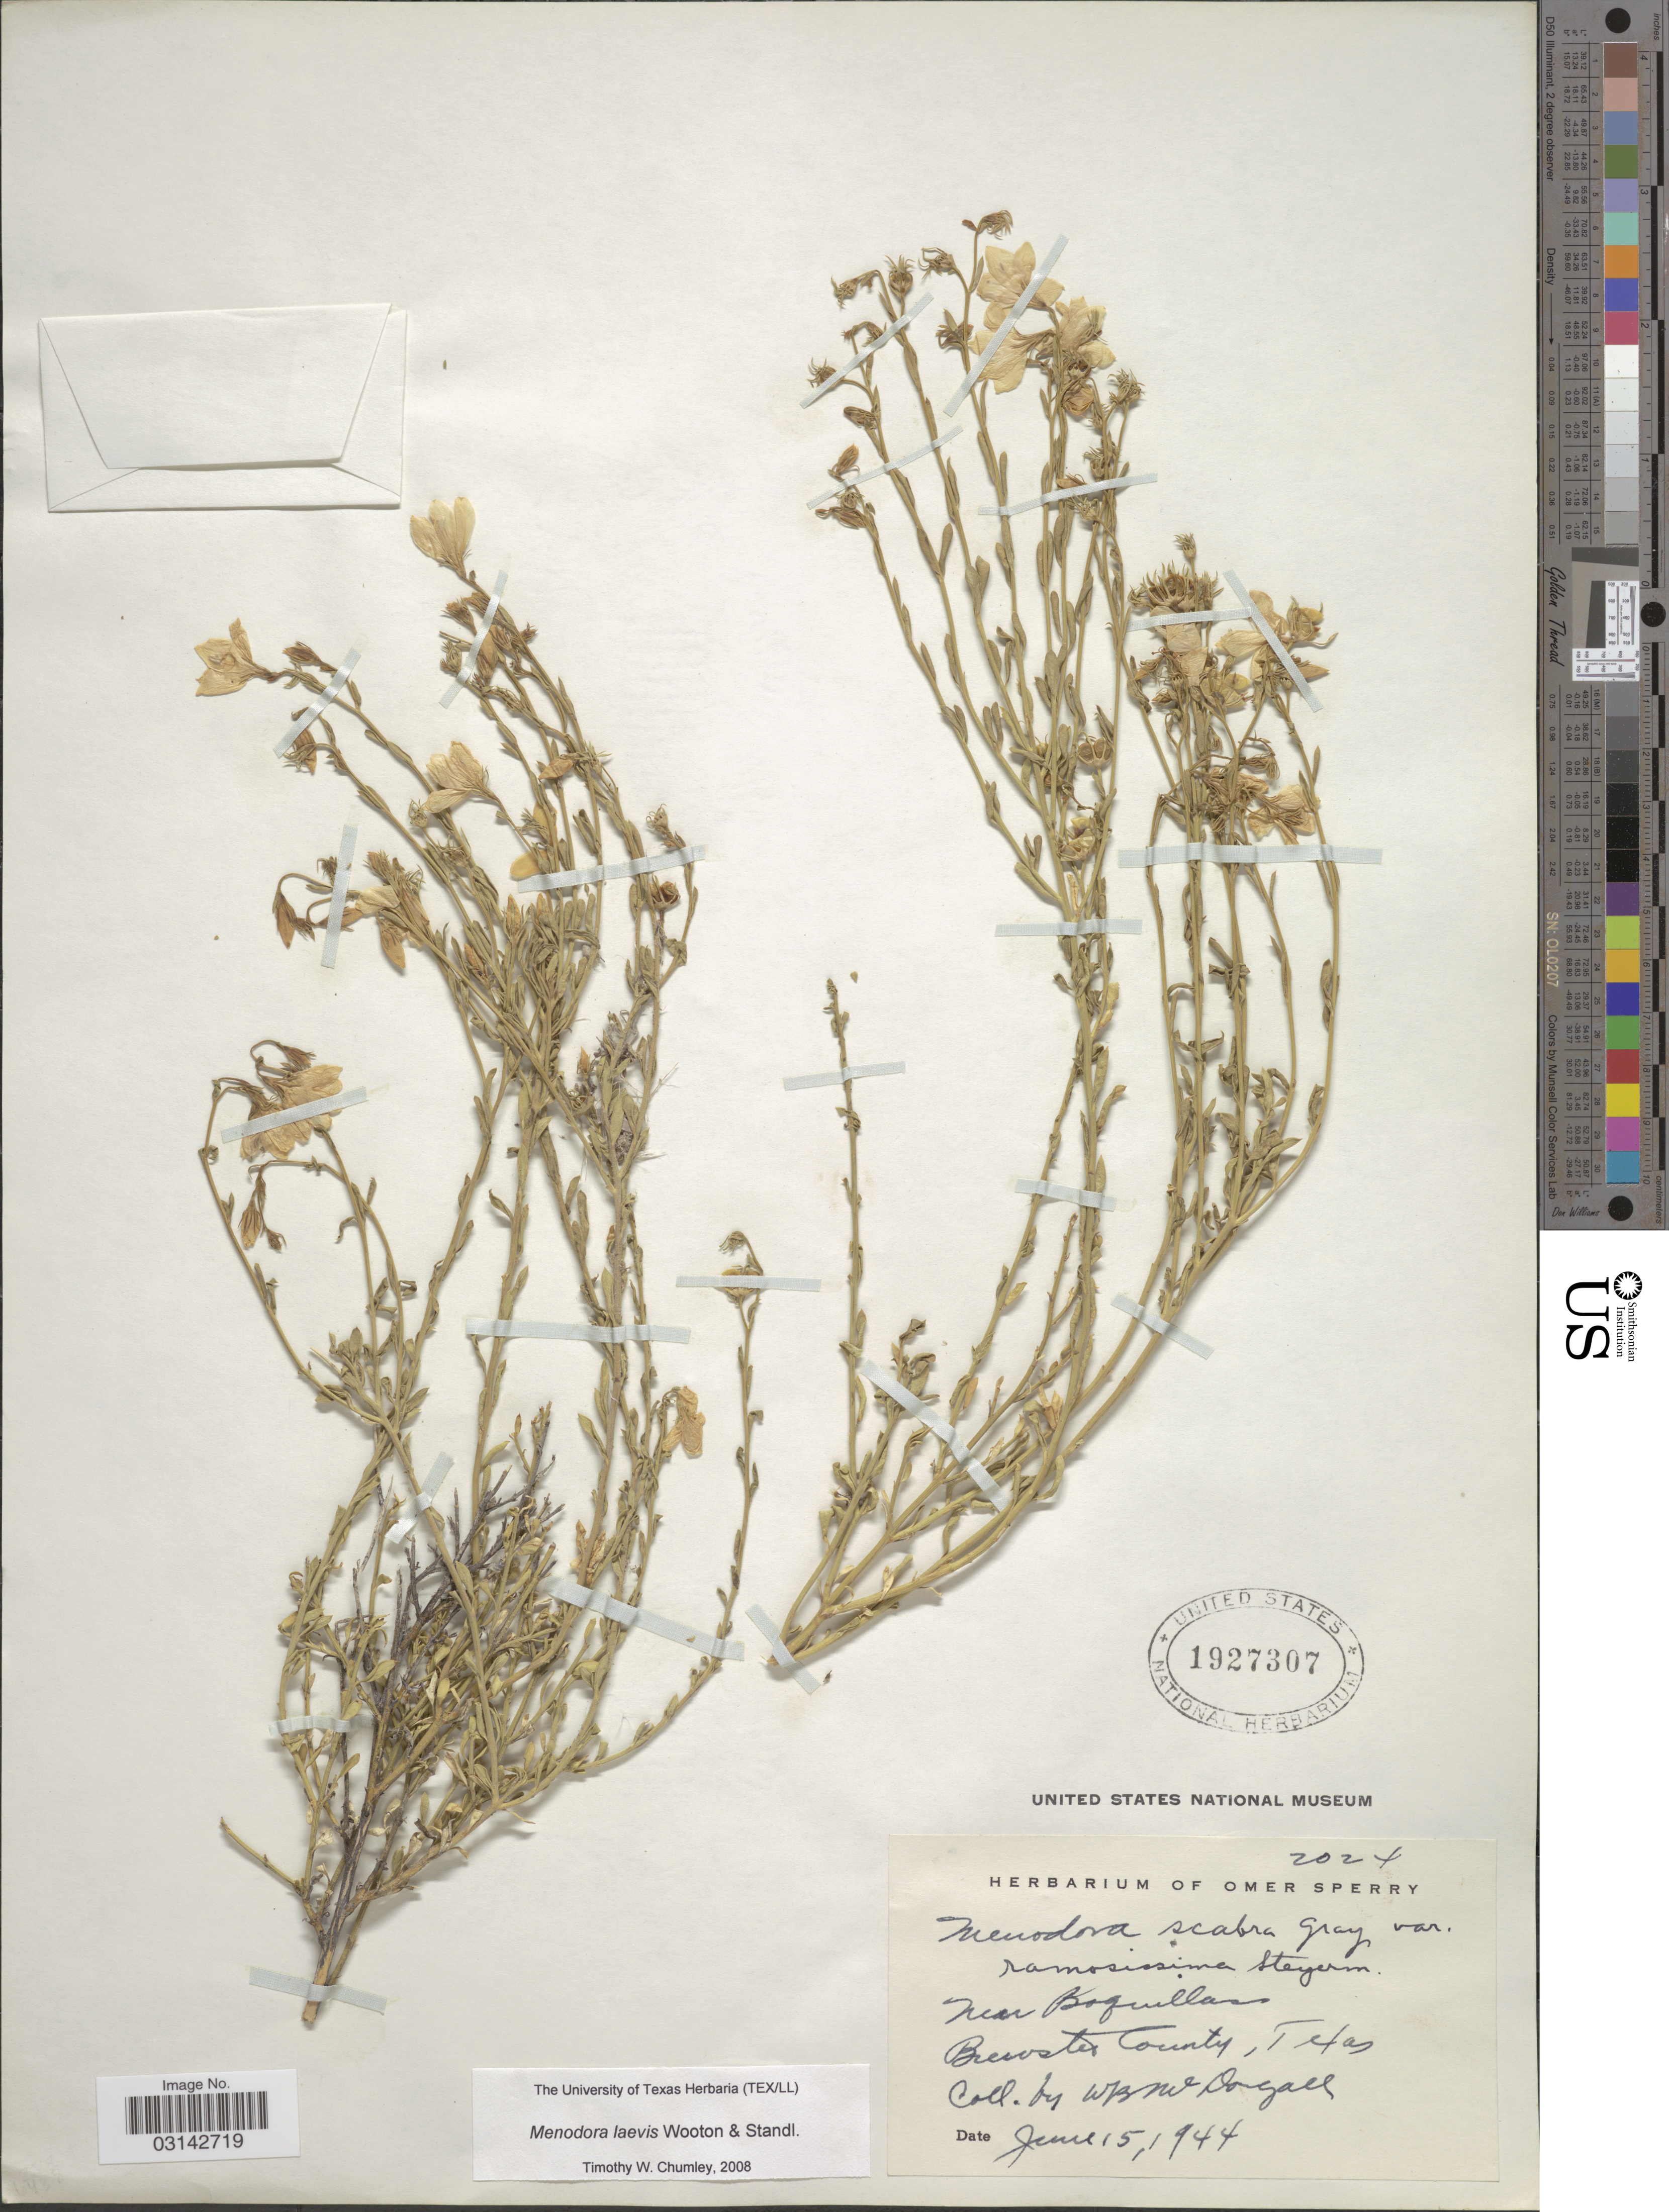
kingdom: Plantae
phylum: Tracheophyta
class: Magnoliopsida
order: Lamiales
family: Oleaceae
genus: Menodora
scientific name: Menodora laevis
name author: Wooton & Standl.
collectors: W. B. McDougall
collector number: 2024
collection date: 1944-06-15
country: United States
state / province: Texas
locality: Near Boquillas, Brewster County.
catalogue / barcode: US 1927307